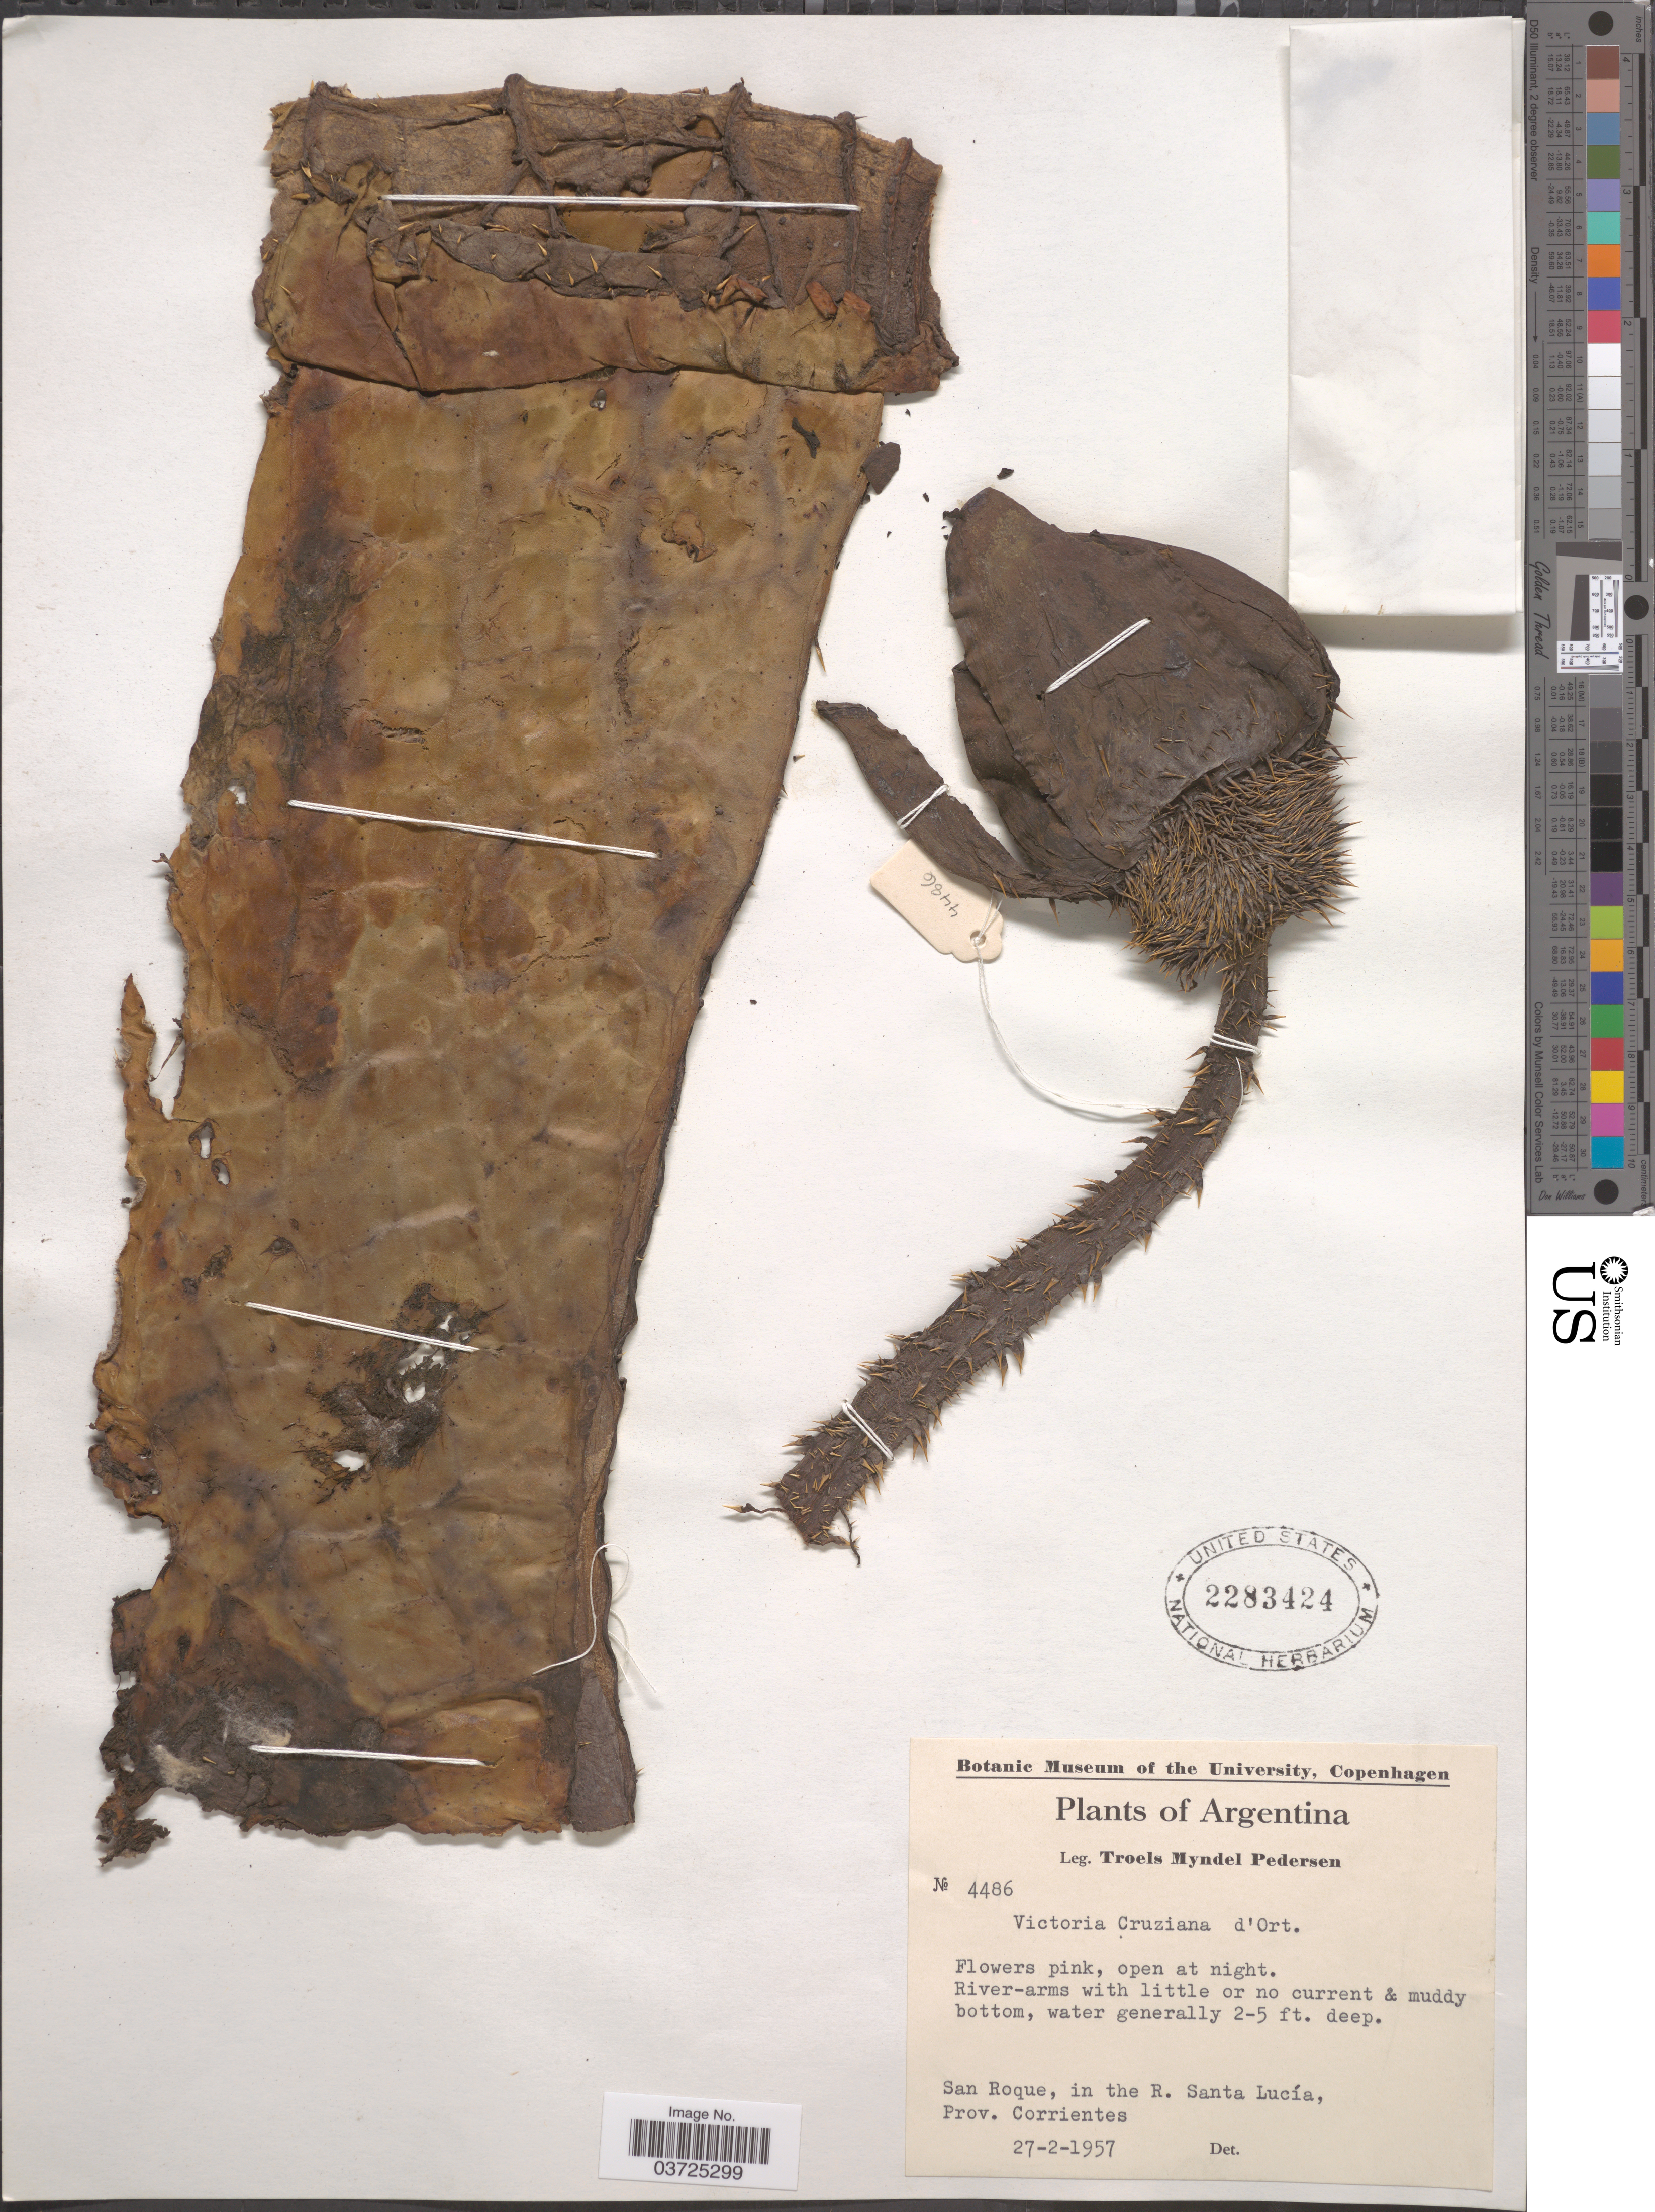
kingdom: Plantae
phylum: Tracheophyta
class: Magnoliopsida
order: Nymphaeales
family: Nymphaeaceae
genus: Victoria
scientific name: Victoria cruziana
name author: Orb.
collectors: T. Pederson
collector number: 4486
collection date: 1957-02-27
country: Argentina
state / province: Corrientes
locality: San Roque, in the R. Santa Lucía.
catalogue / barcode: US 2283424